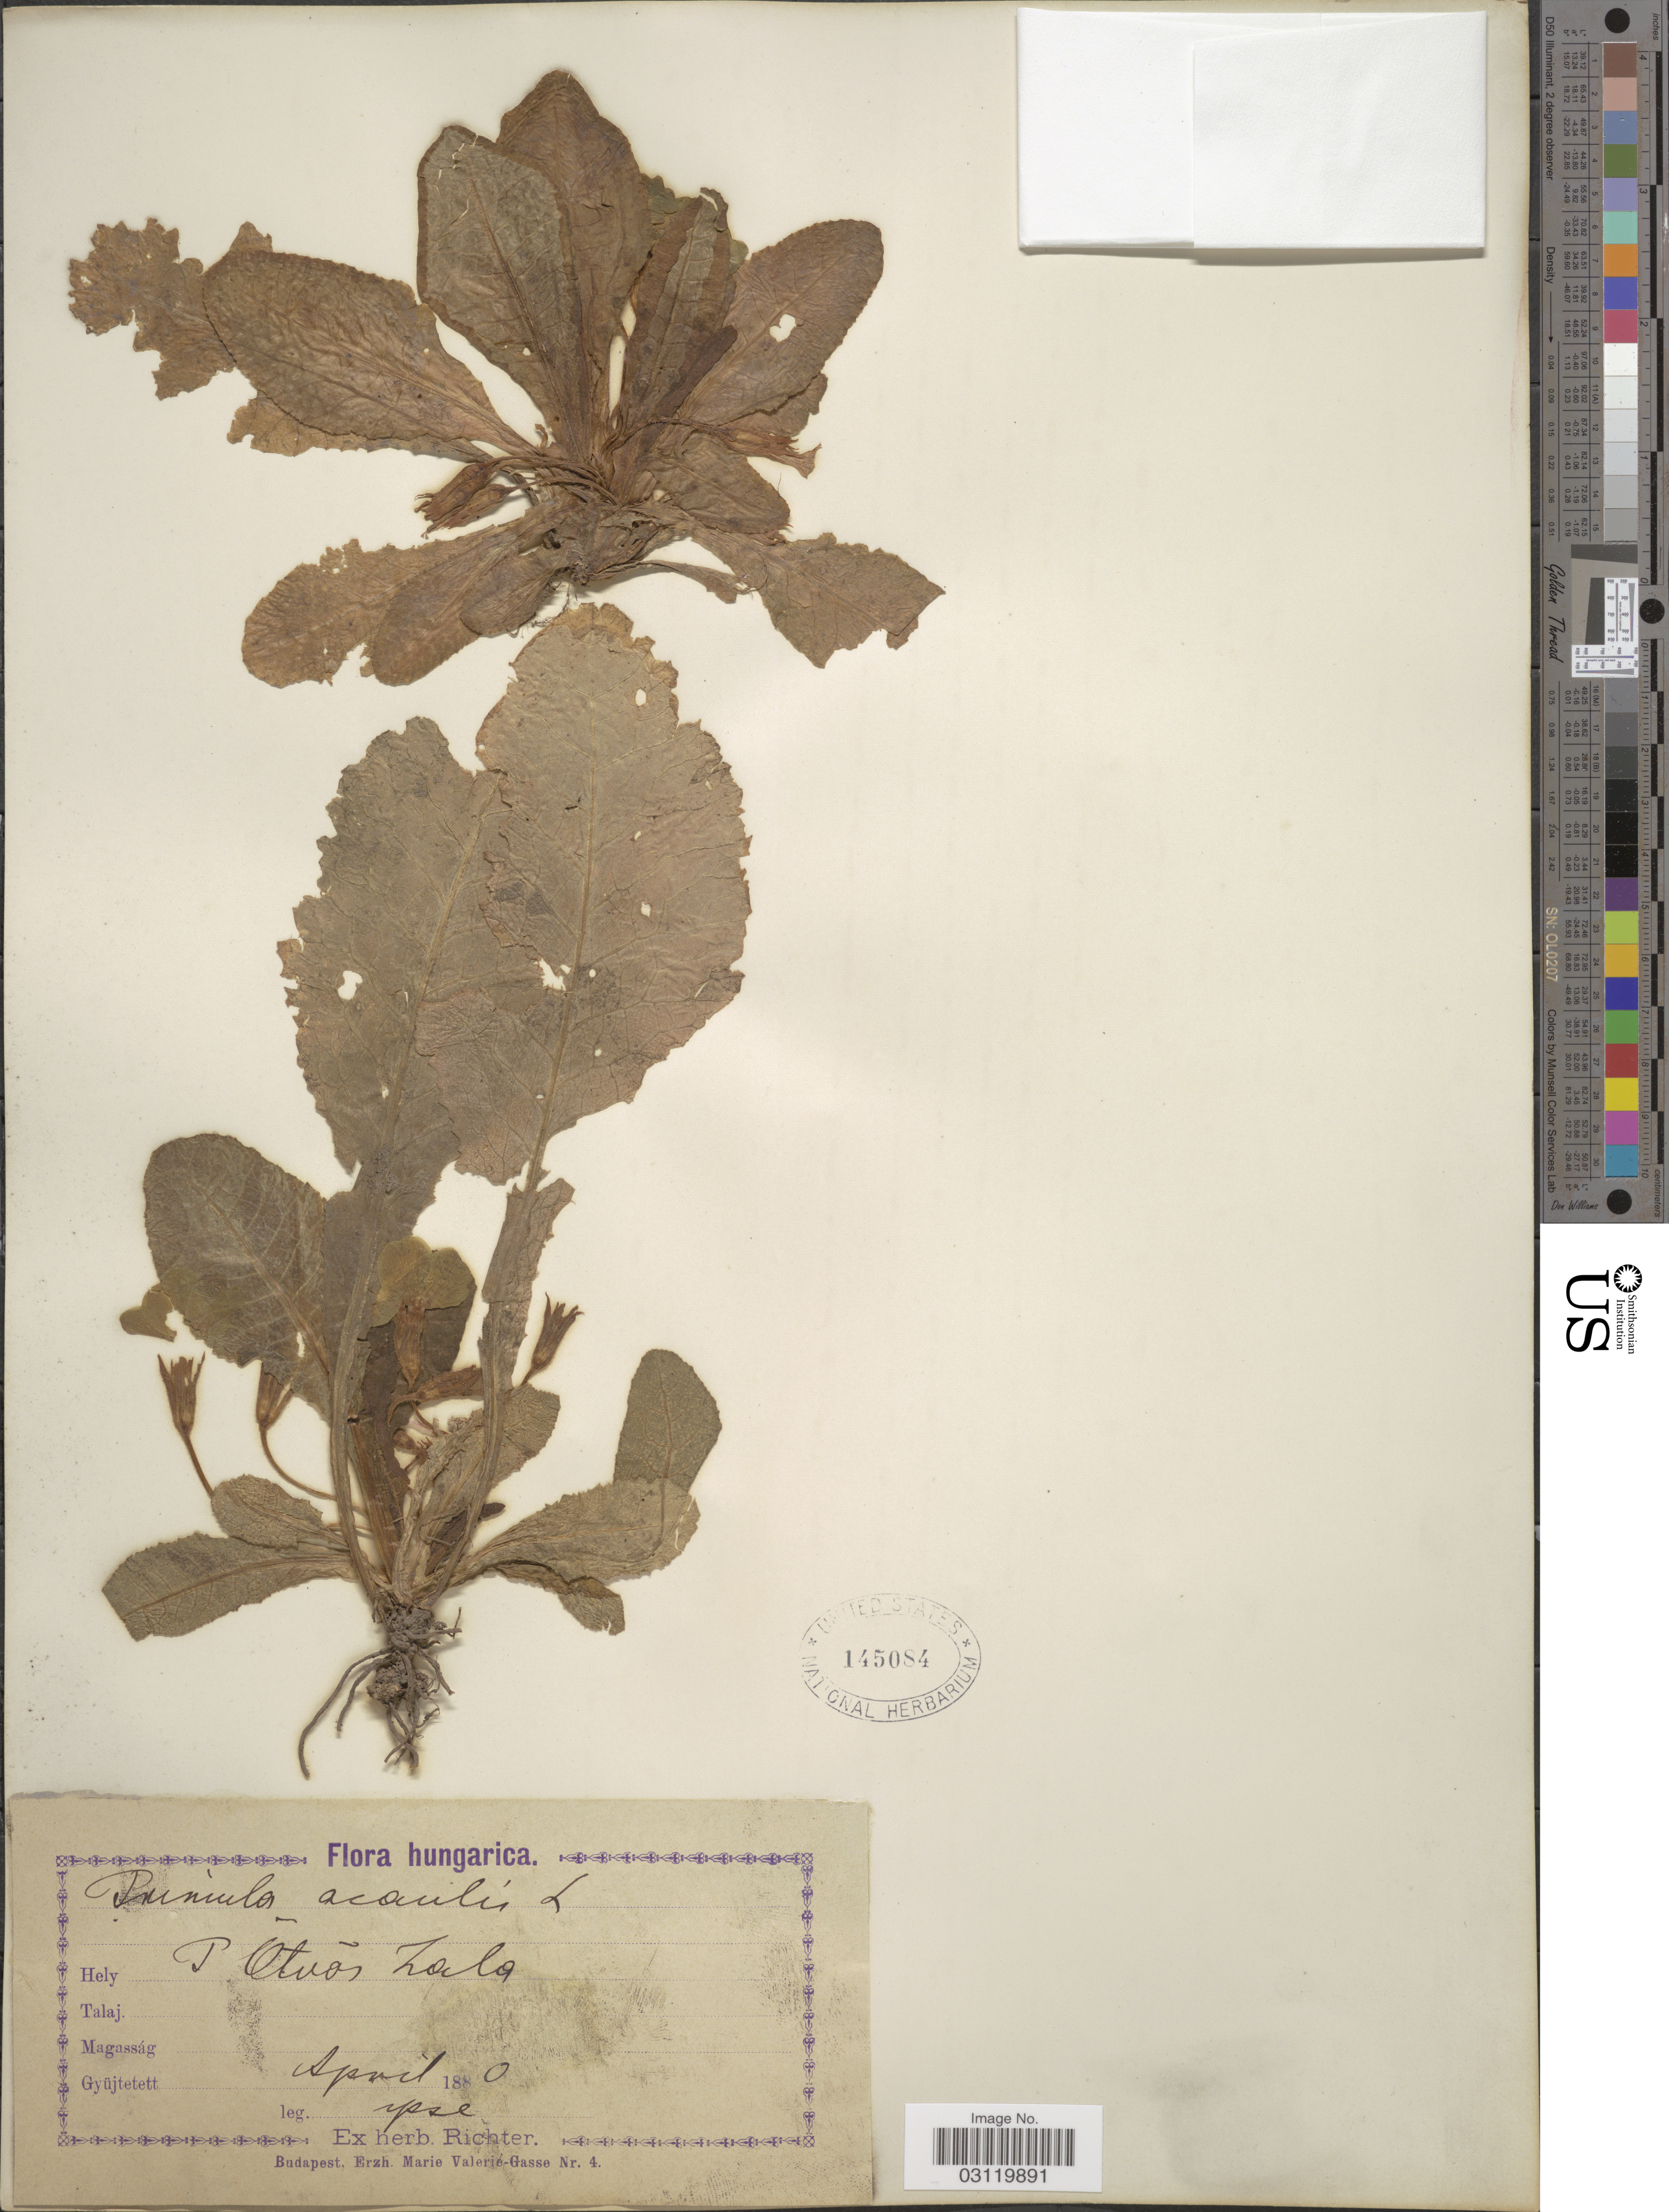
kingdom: Plantae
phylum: Tracheophyta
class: Magnoliopsida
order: Ericales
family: Primulaceae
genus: Primula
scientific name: Primula acaulis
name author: (L.) Hill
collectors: -- Richter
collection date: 1880-04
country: Hungary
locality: P. Otuos [interpreted] Zala [interpreted].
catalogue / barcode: US 145084